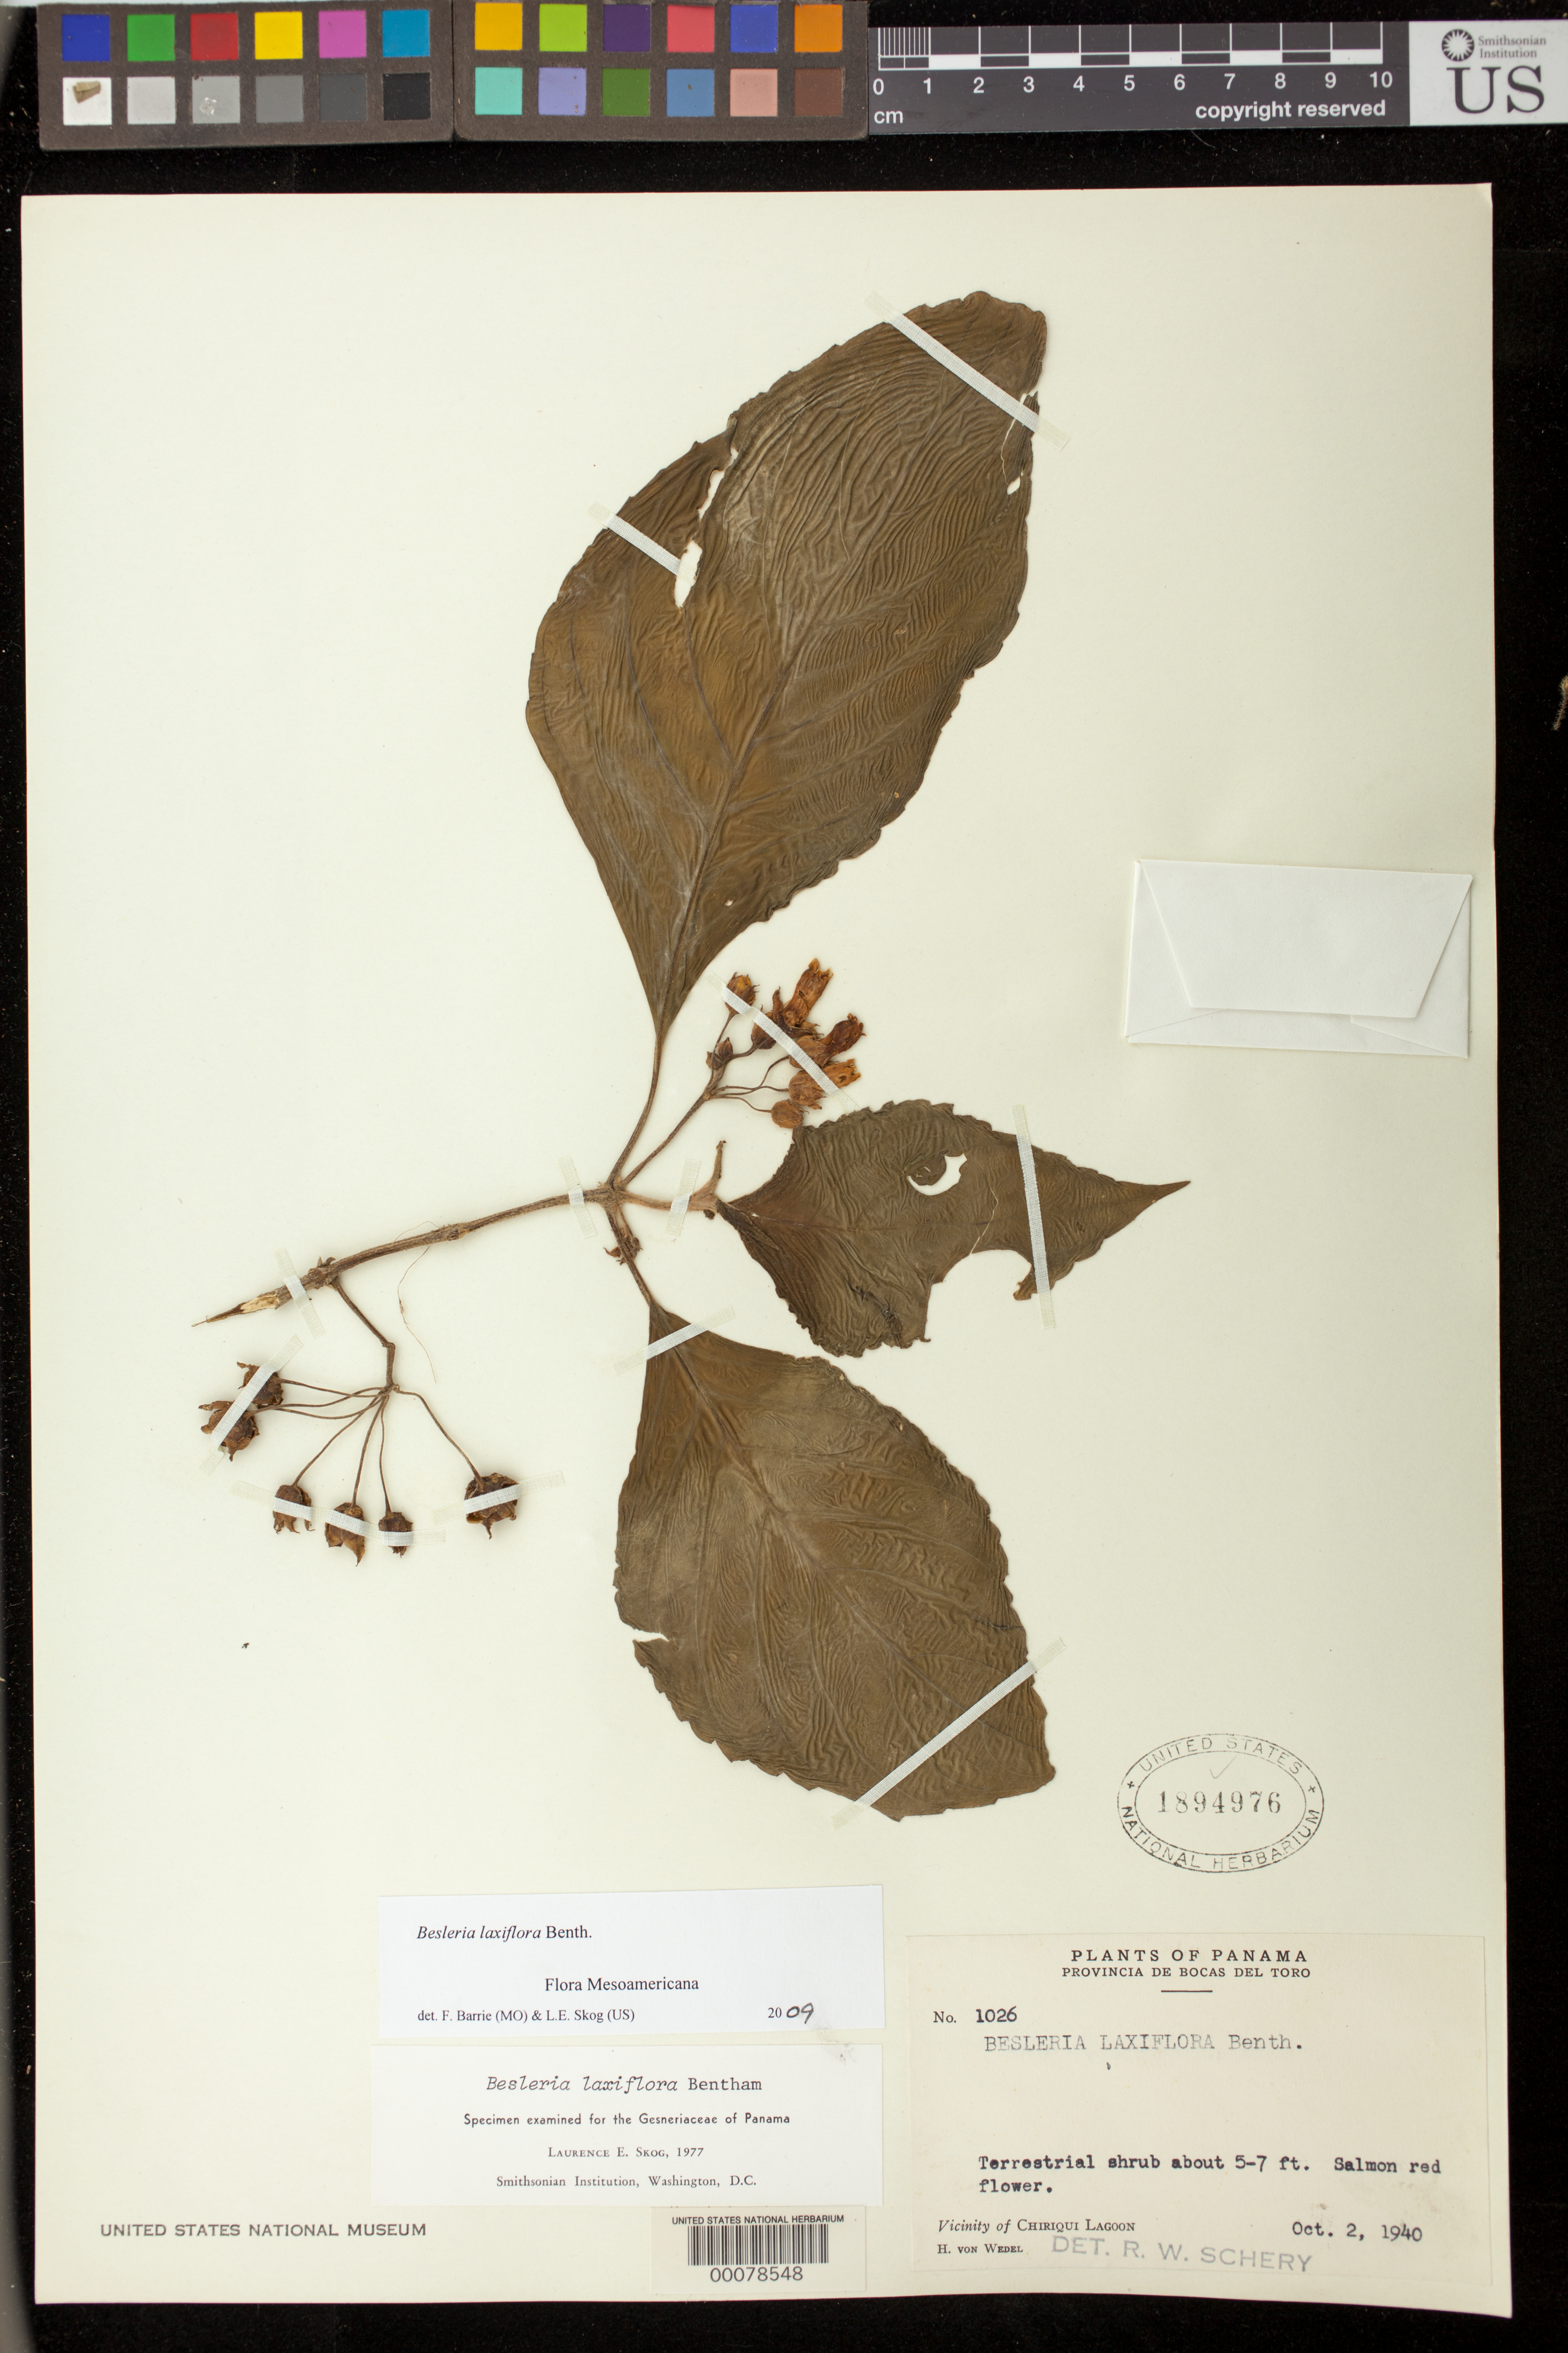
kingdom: Plantae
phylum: Tracheophyta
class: Magnoliopsida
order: Lamiales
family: Gesneriaceae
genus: Besleria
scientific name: Besleria laxiflora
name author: Benth.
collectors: H. von Wedel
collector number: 1026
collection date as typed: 02 Oct 1940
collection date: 1940-10-02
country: Panama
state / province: Bocas del Toro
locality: Vicinity of Chiriqui Lagoon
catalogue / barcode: US 1894976